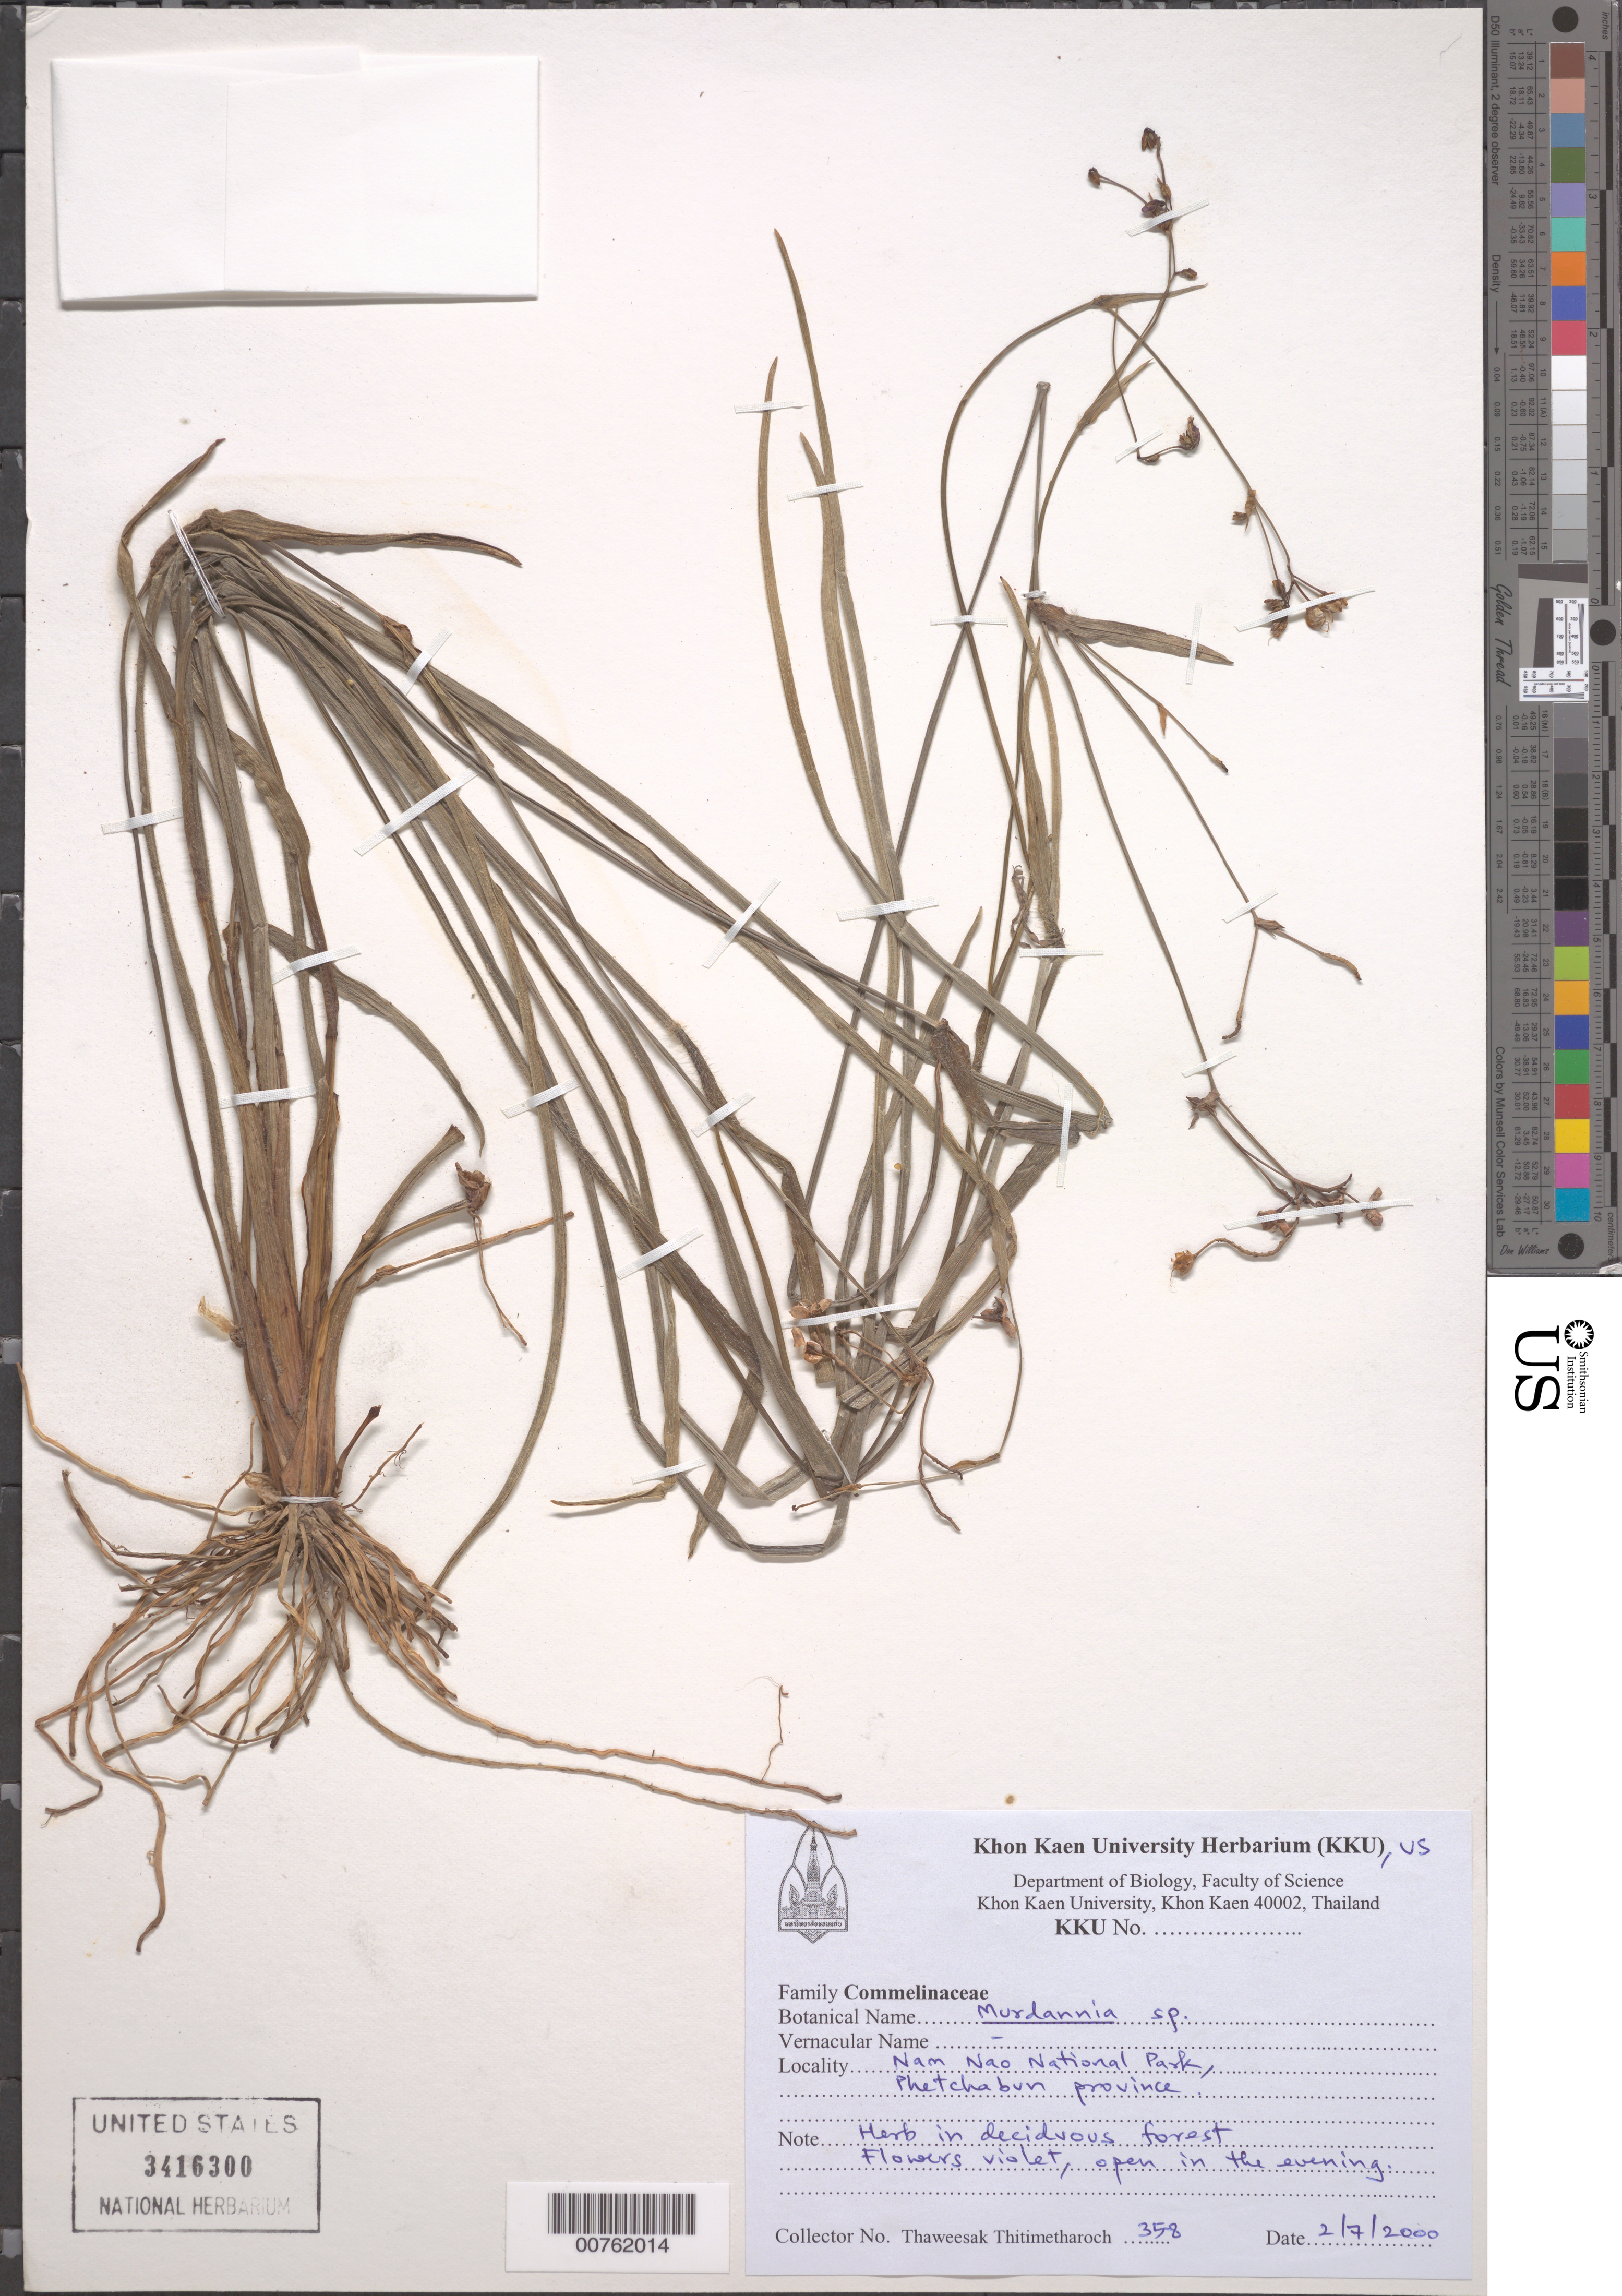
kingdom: Plantae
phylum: Tracheophyta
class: Liliopsida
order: Commelinales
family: Commelinaceae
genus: Murdannia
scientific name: Murdannia sp.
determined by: Faden, Robert B., (US), Smithsonian Institution - National Museum of Natural History (UNITED STATES)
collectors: T. Thitimetharoch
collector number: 358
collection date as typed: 02 Jul 2000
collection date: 2000-07-02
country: Thailand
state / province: Phetchabun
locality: Nam Nao National Park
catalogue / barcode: US 3416300